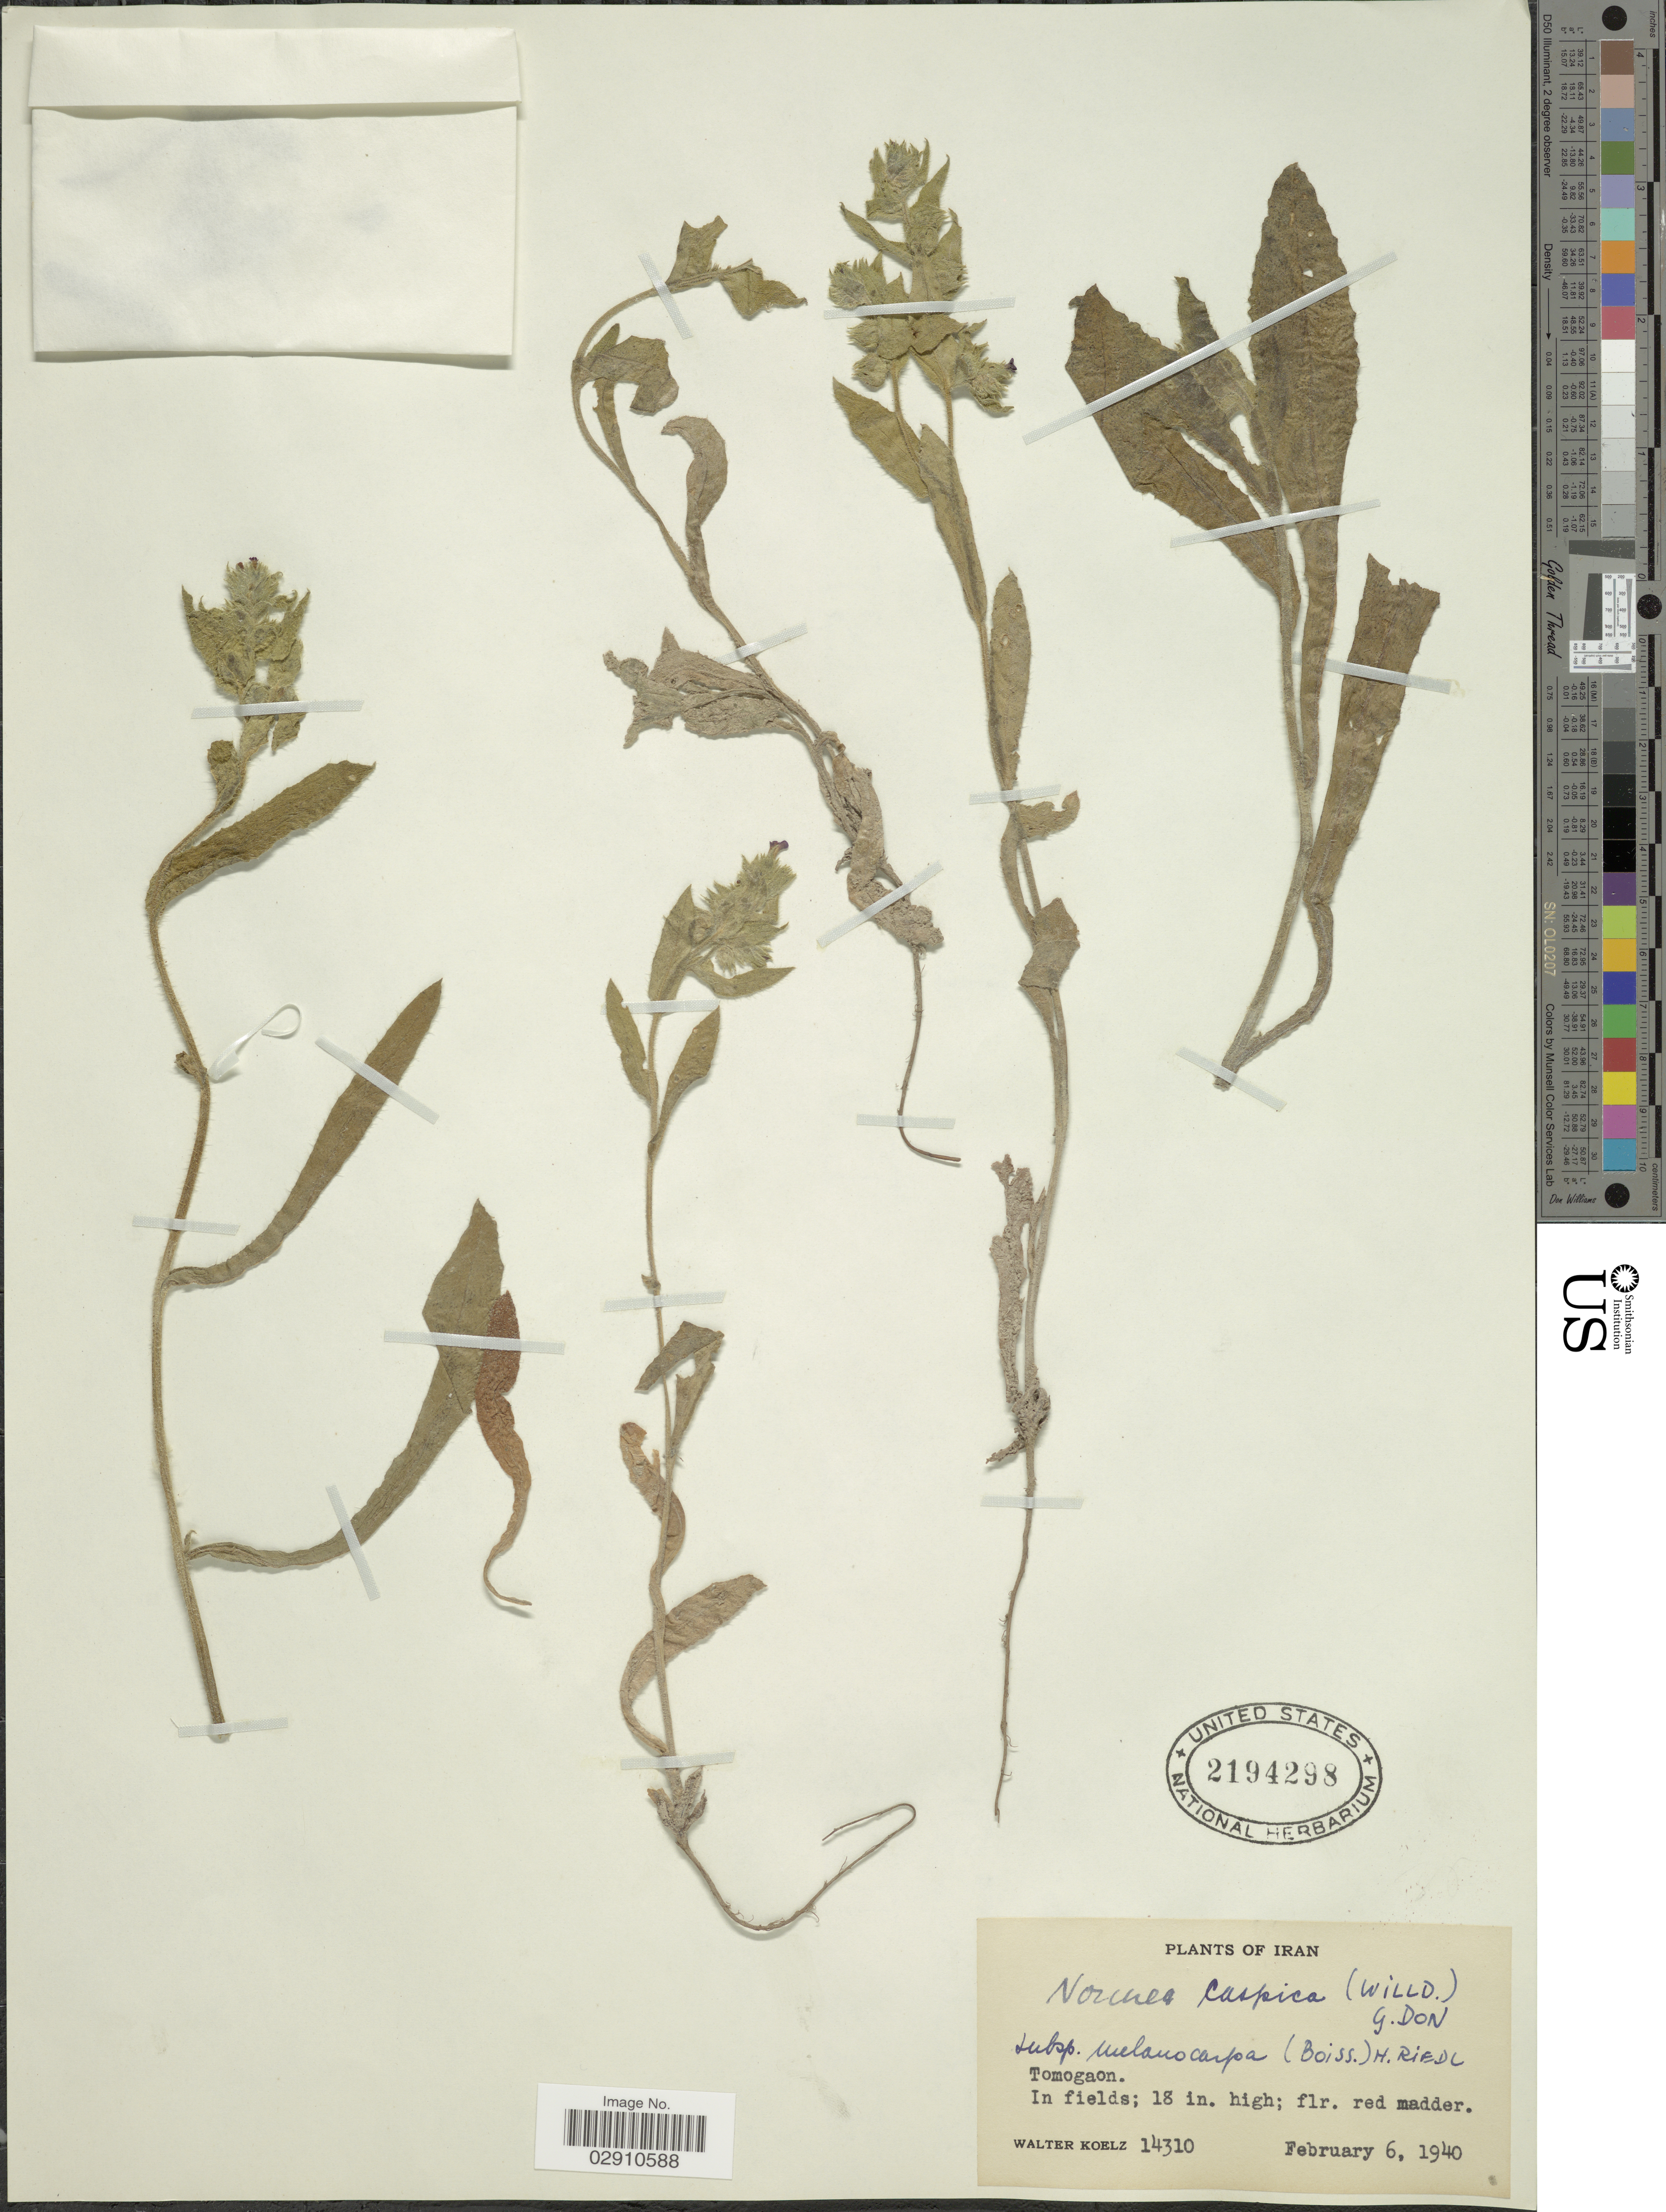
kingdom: Plantae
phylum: Tracheophyta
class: Magnoliopsida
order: Boraginales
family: Boraginaceae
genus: Nonea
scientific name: Nonea caspica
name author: (Willd.) G. Don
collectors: W. N. Koelz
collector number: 14310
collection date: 1940-02-06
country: Iran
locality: Tomogaon.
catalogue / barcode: US 2194298